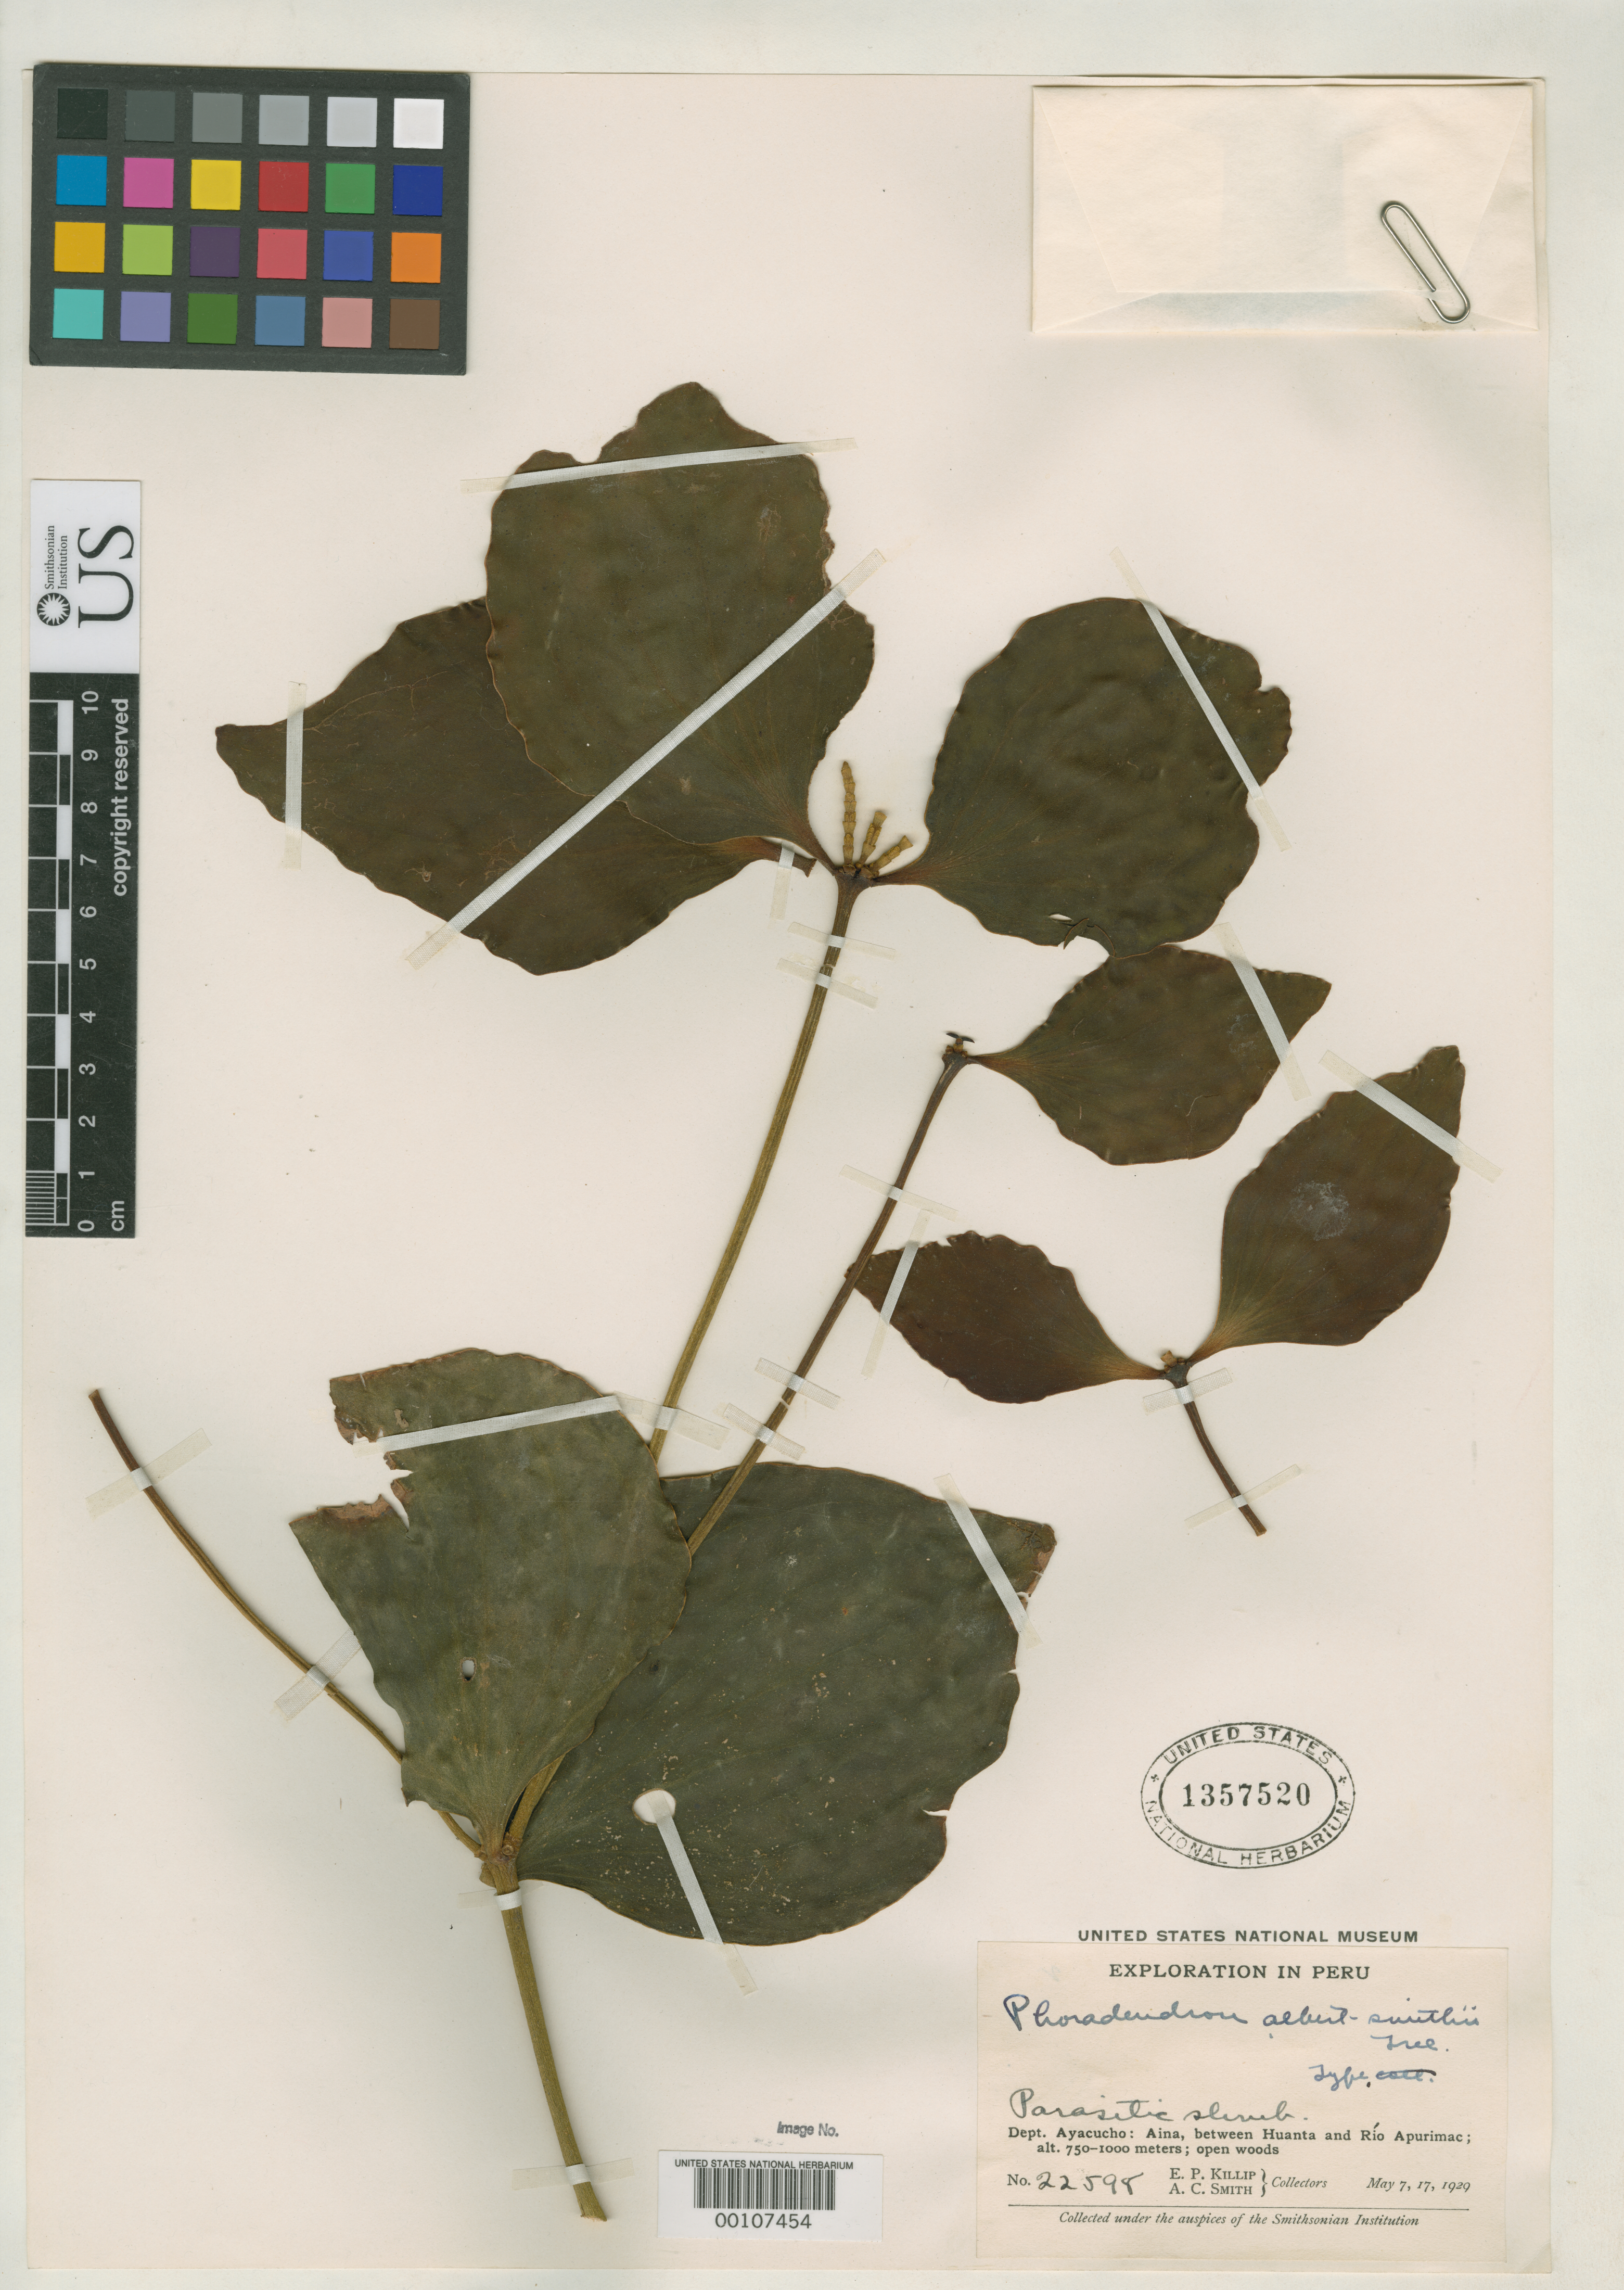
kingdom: Plantae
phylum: Tracheophyta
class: Magnoliopsida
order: Santalales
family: Viscaceae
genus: Phoradendron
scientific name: Phoradendron albert-smithii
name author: Trel. in J.F. Macbr.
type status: Type Collection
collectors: E. P. Killip & A. C. Smith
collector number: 22598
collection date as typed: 07 May 1929 or 17 May 1929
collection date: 1929-05-07 or 1929-05-17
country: Peru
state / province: Ayacucho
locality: Aina, between Huanta and Río Apurímac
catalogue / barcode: US 1357520